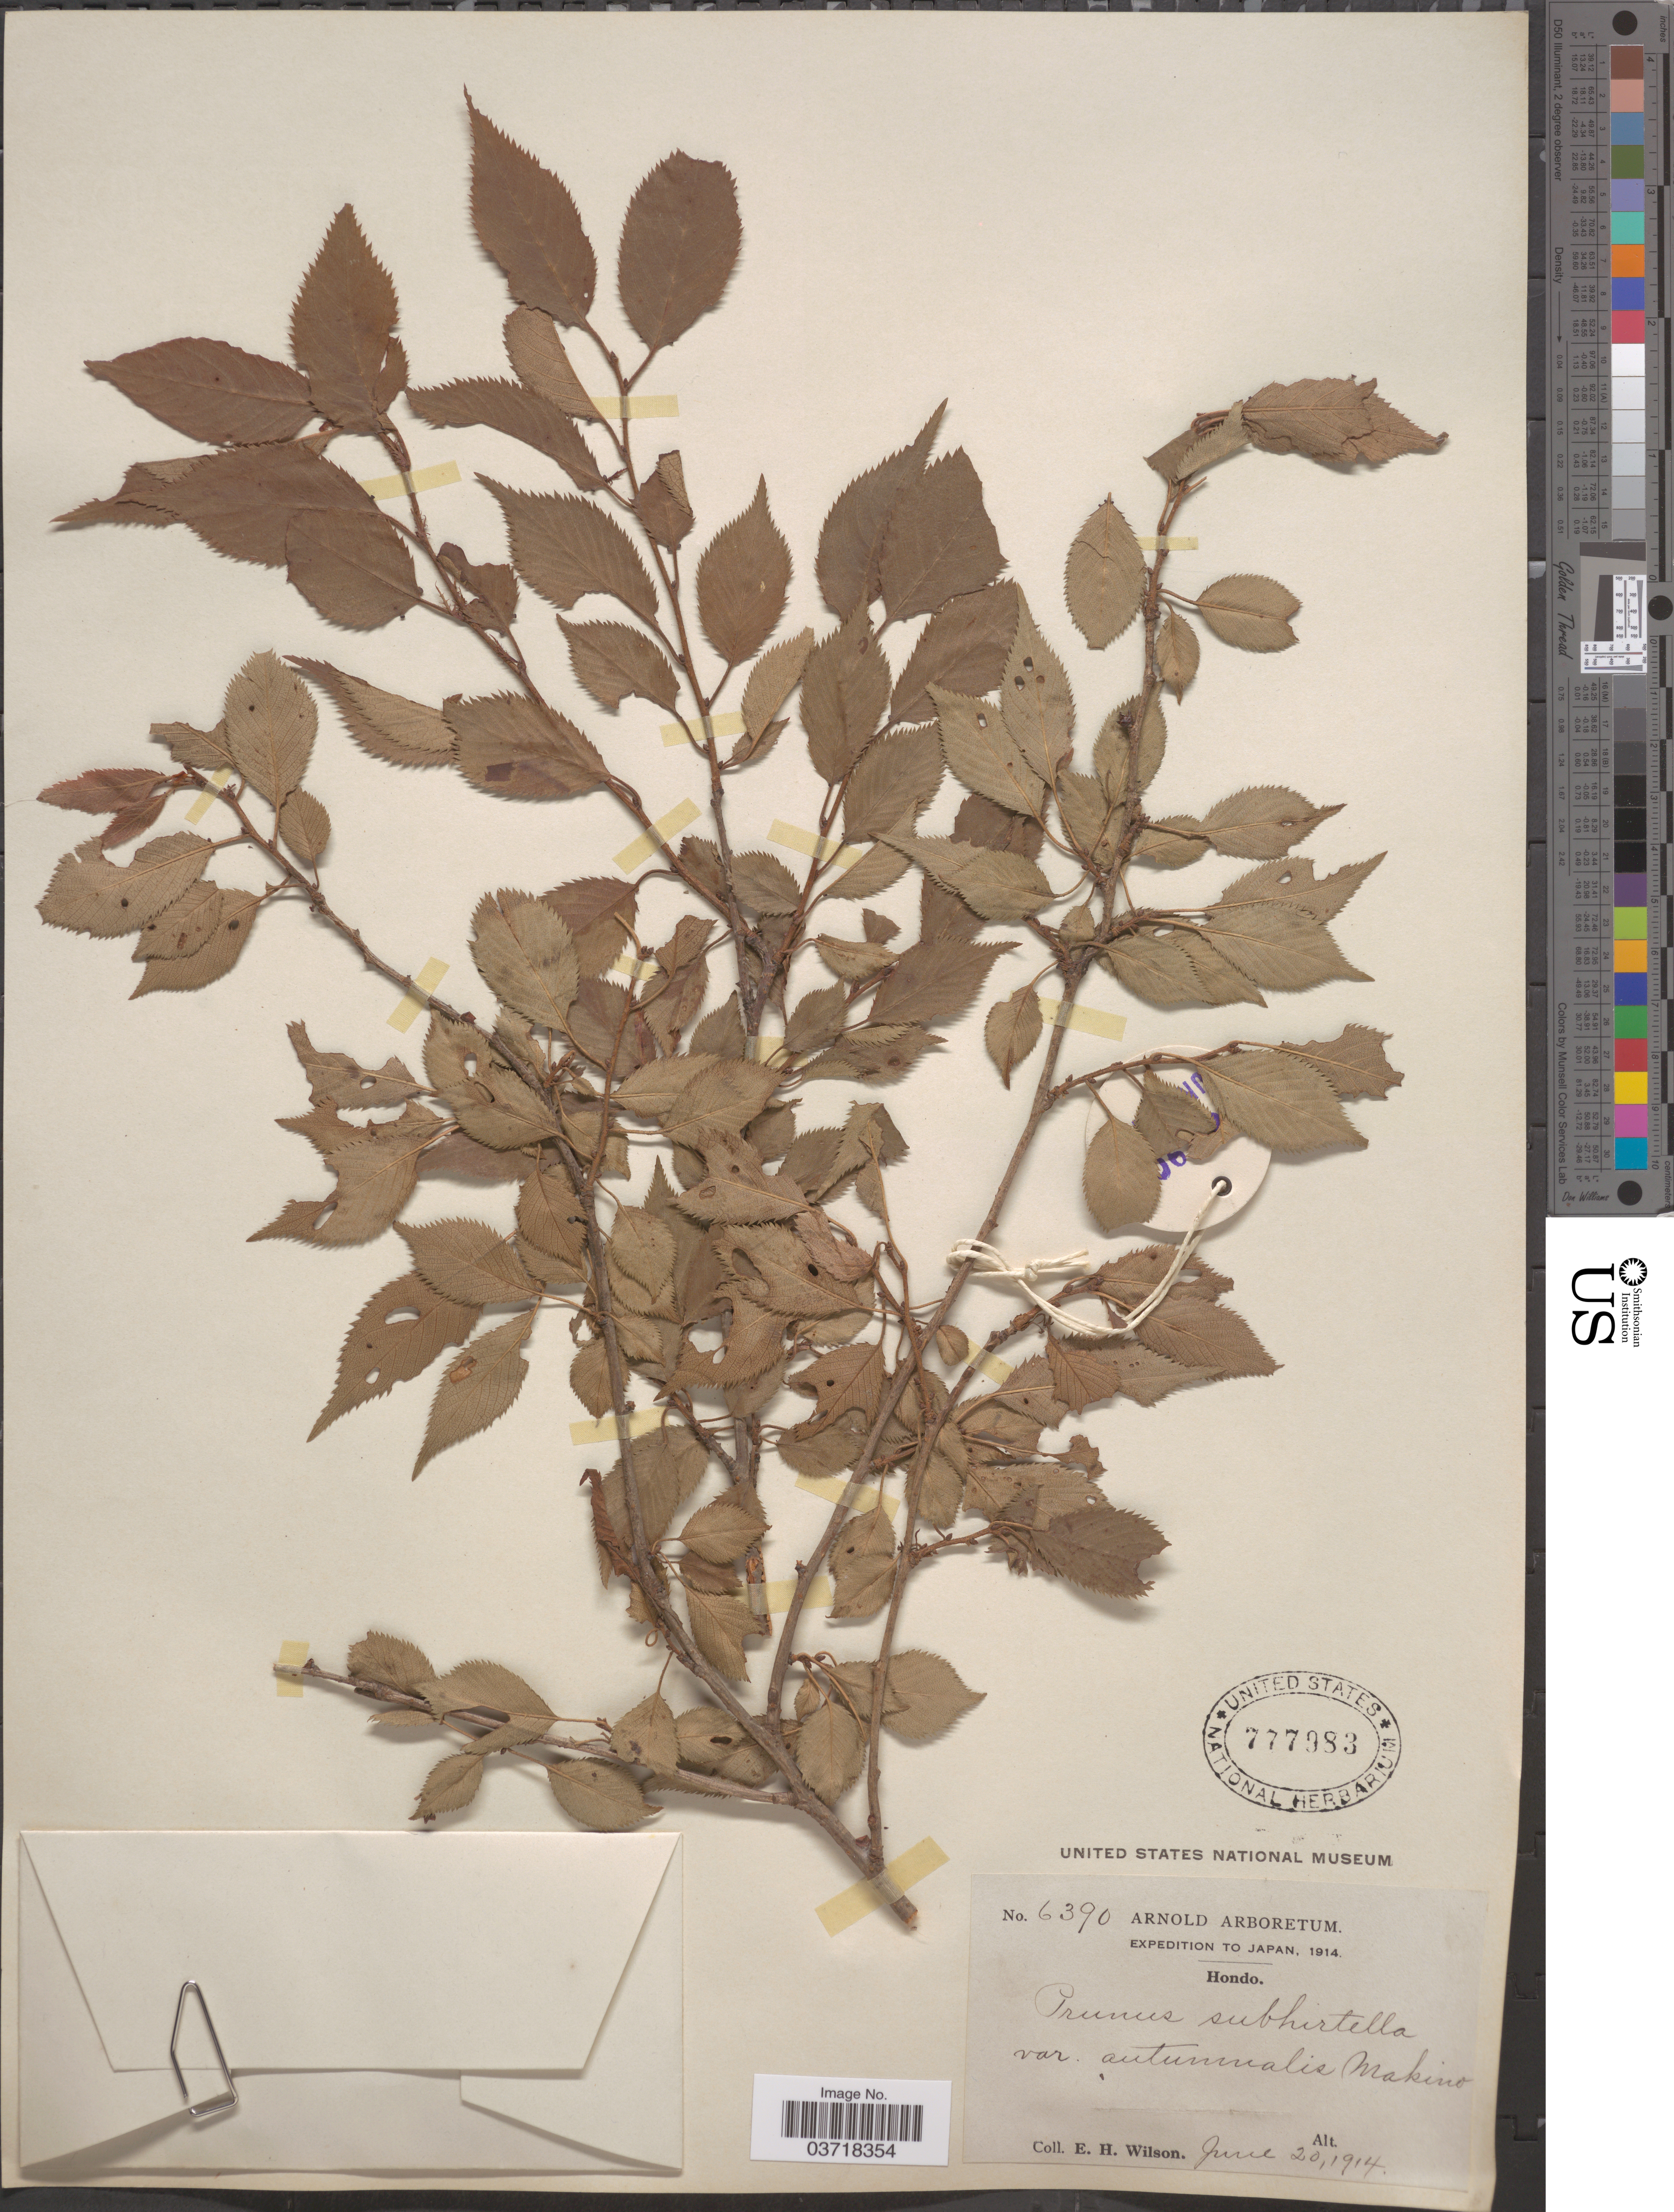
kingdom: Plantae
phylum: Tracheophyta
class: Magnoliopsida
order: Rosales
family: Rosaceae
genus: Prunus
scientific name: Prunus subhirtella var. autumnalis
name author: Makino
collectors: E. Wilson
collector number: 6390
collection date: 1914-06-20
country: Japan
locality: Hondo.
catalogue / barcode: US 777983